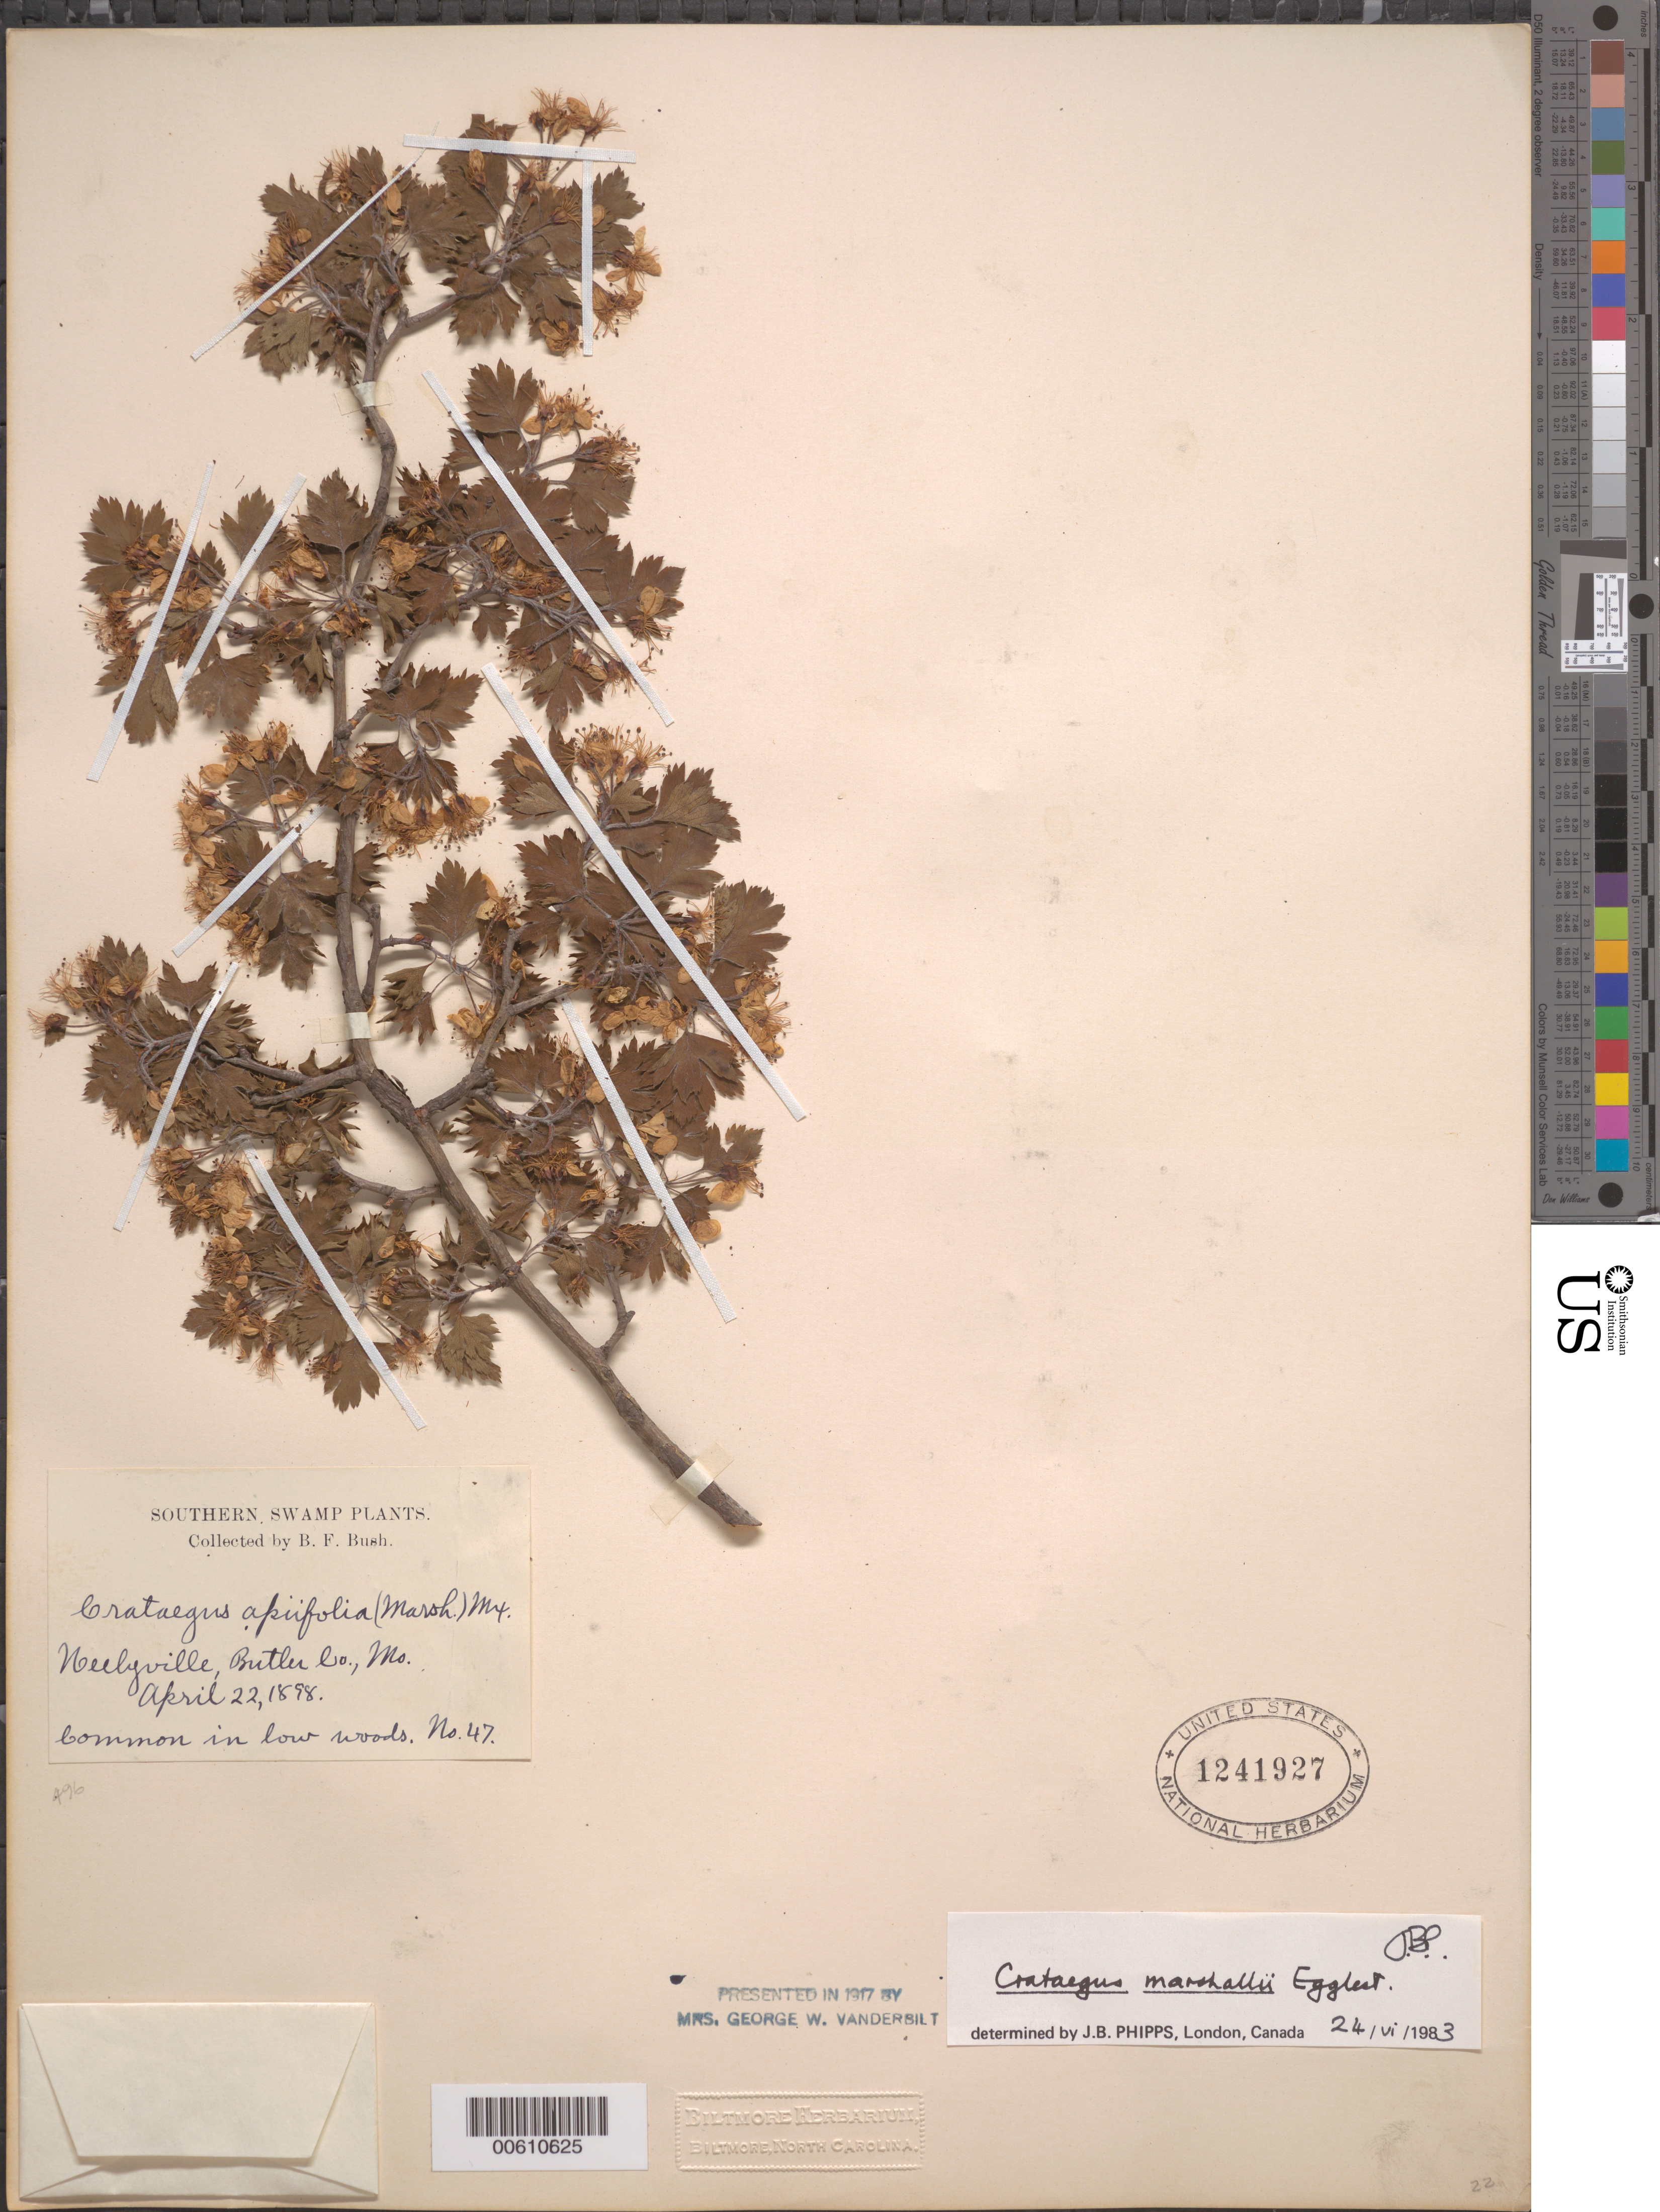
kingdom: Plantae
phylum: Tracheophyta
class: Magnoliopsida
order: Rosales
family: Rosaceae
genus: Crataegus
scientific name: Crataegus marshallii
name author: Eggl.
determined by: Phipps, James B., (UWO), University of Western Ontario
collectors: B. F. Bush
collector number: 47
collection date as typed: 22 Apr 1898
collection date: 1898-04-22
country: United States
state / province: Missouri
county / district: Butler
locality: Neelyville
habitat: In low woods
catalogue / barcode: US 1241927